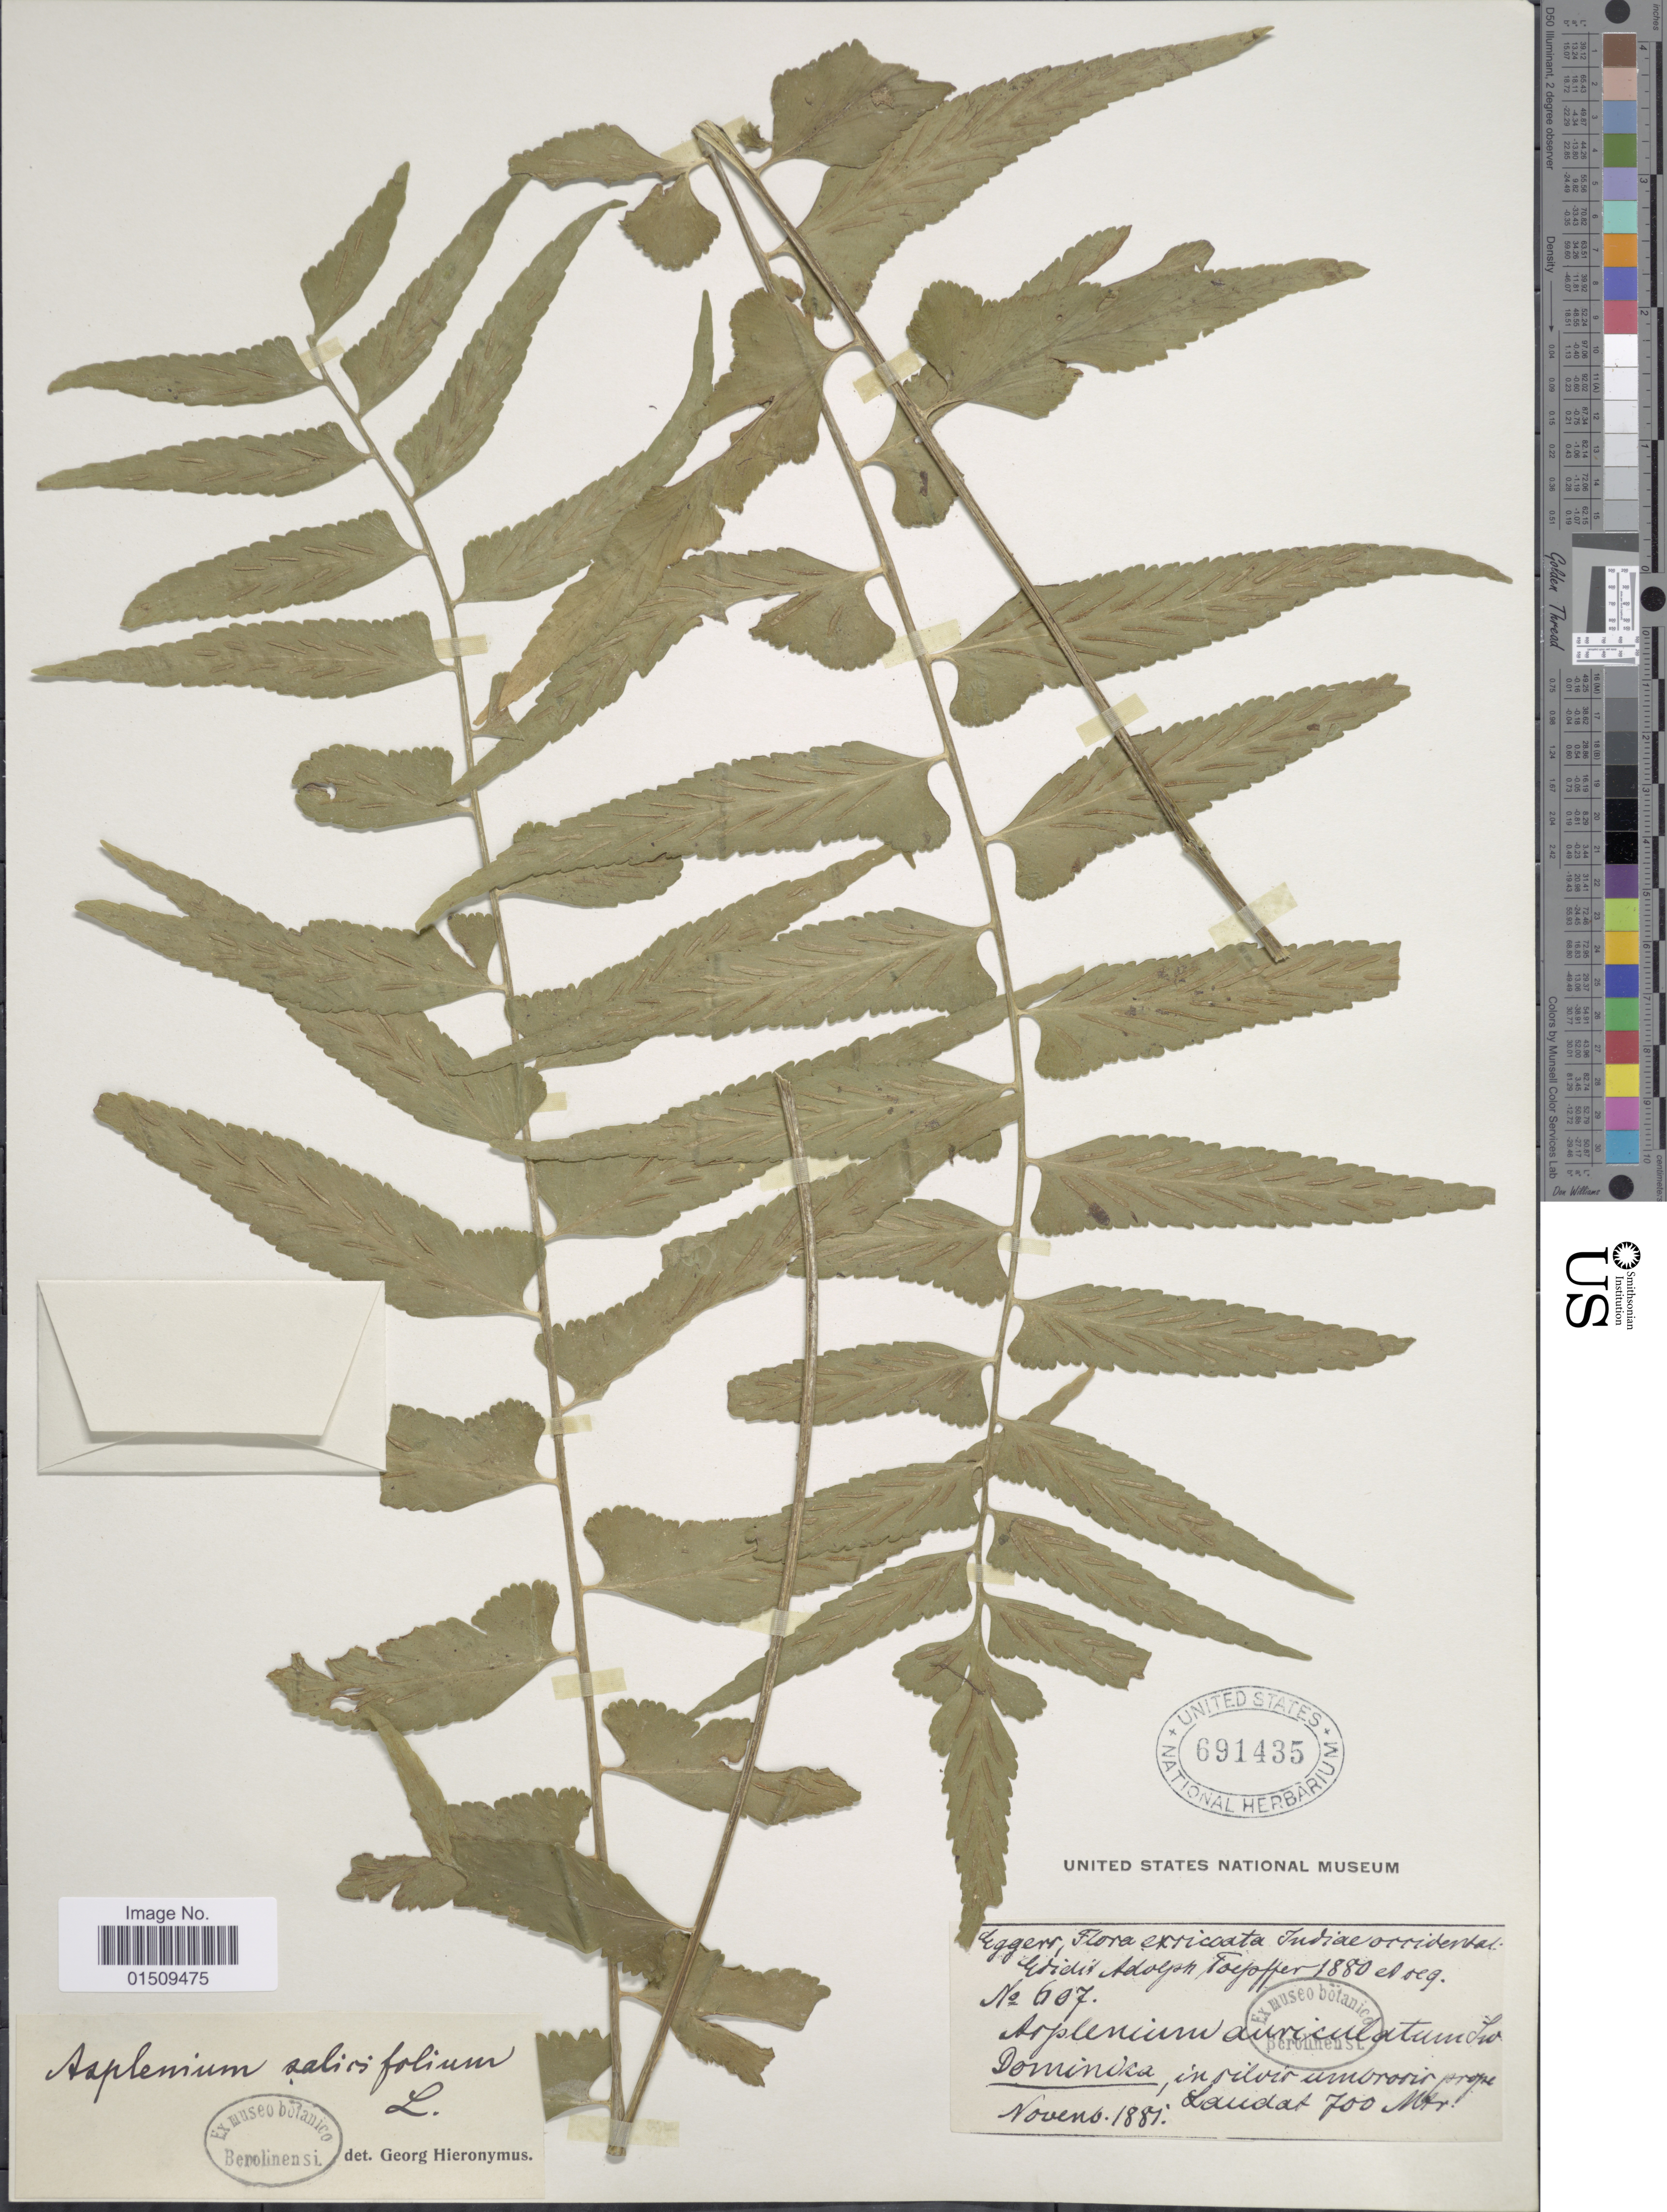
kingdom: Plantae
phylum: Tracheophyta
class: Polypodiopsida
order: Polypodiales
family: Aspleniaceae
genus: Asplenium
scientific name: Asplenium salicifolium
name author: L.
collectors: -. Eggers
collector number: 607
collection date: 1881-11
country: Dominica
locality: Exricata Indiai Occidental, in silvis umbrosis prope Laudat.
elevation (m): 700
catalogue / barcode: US 691435